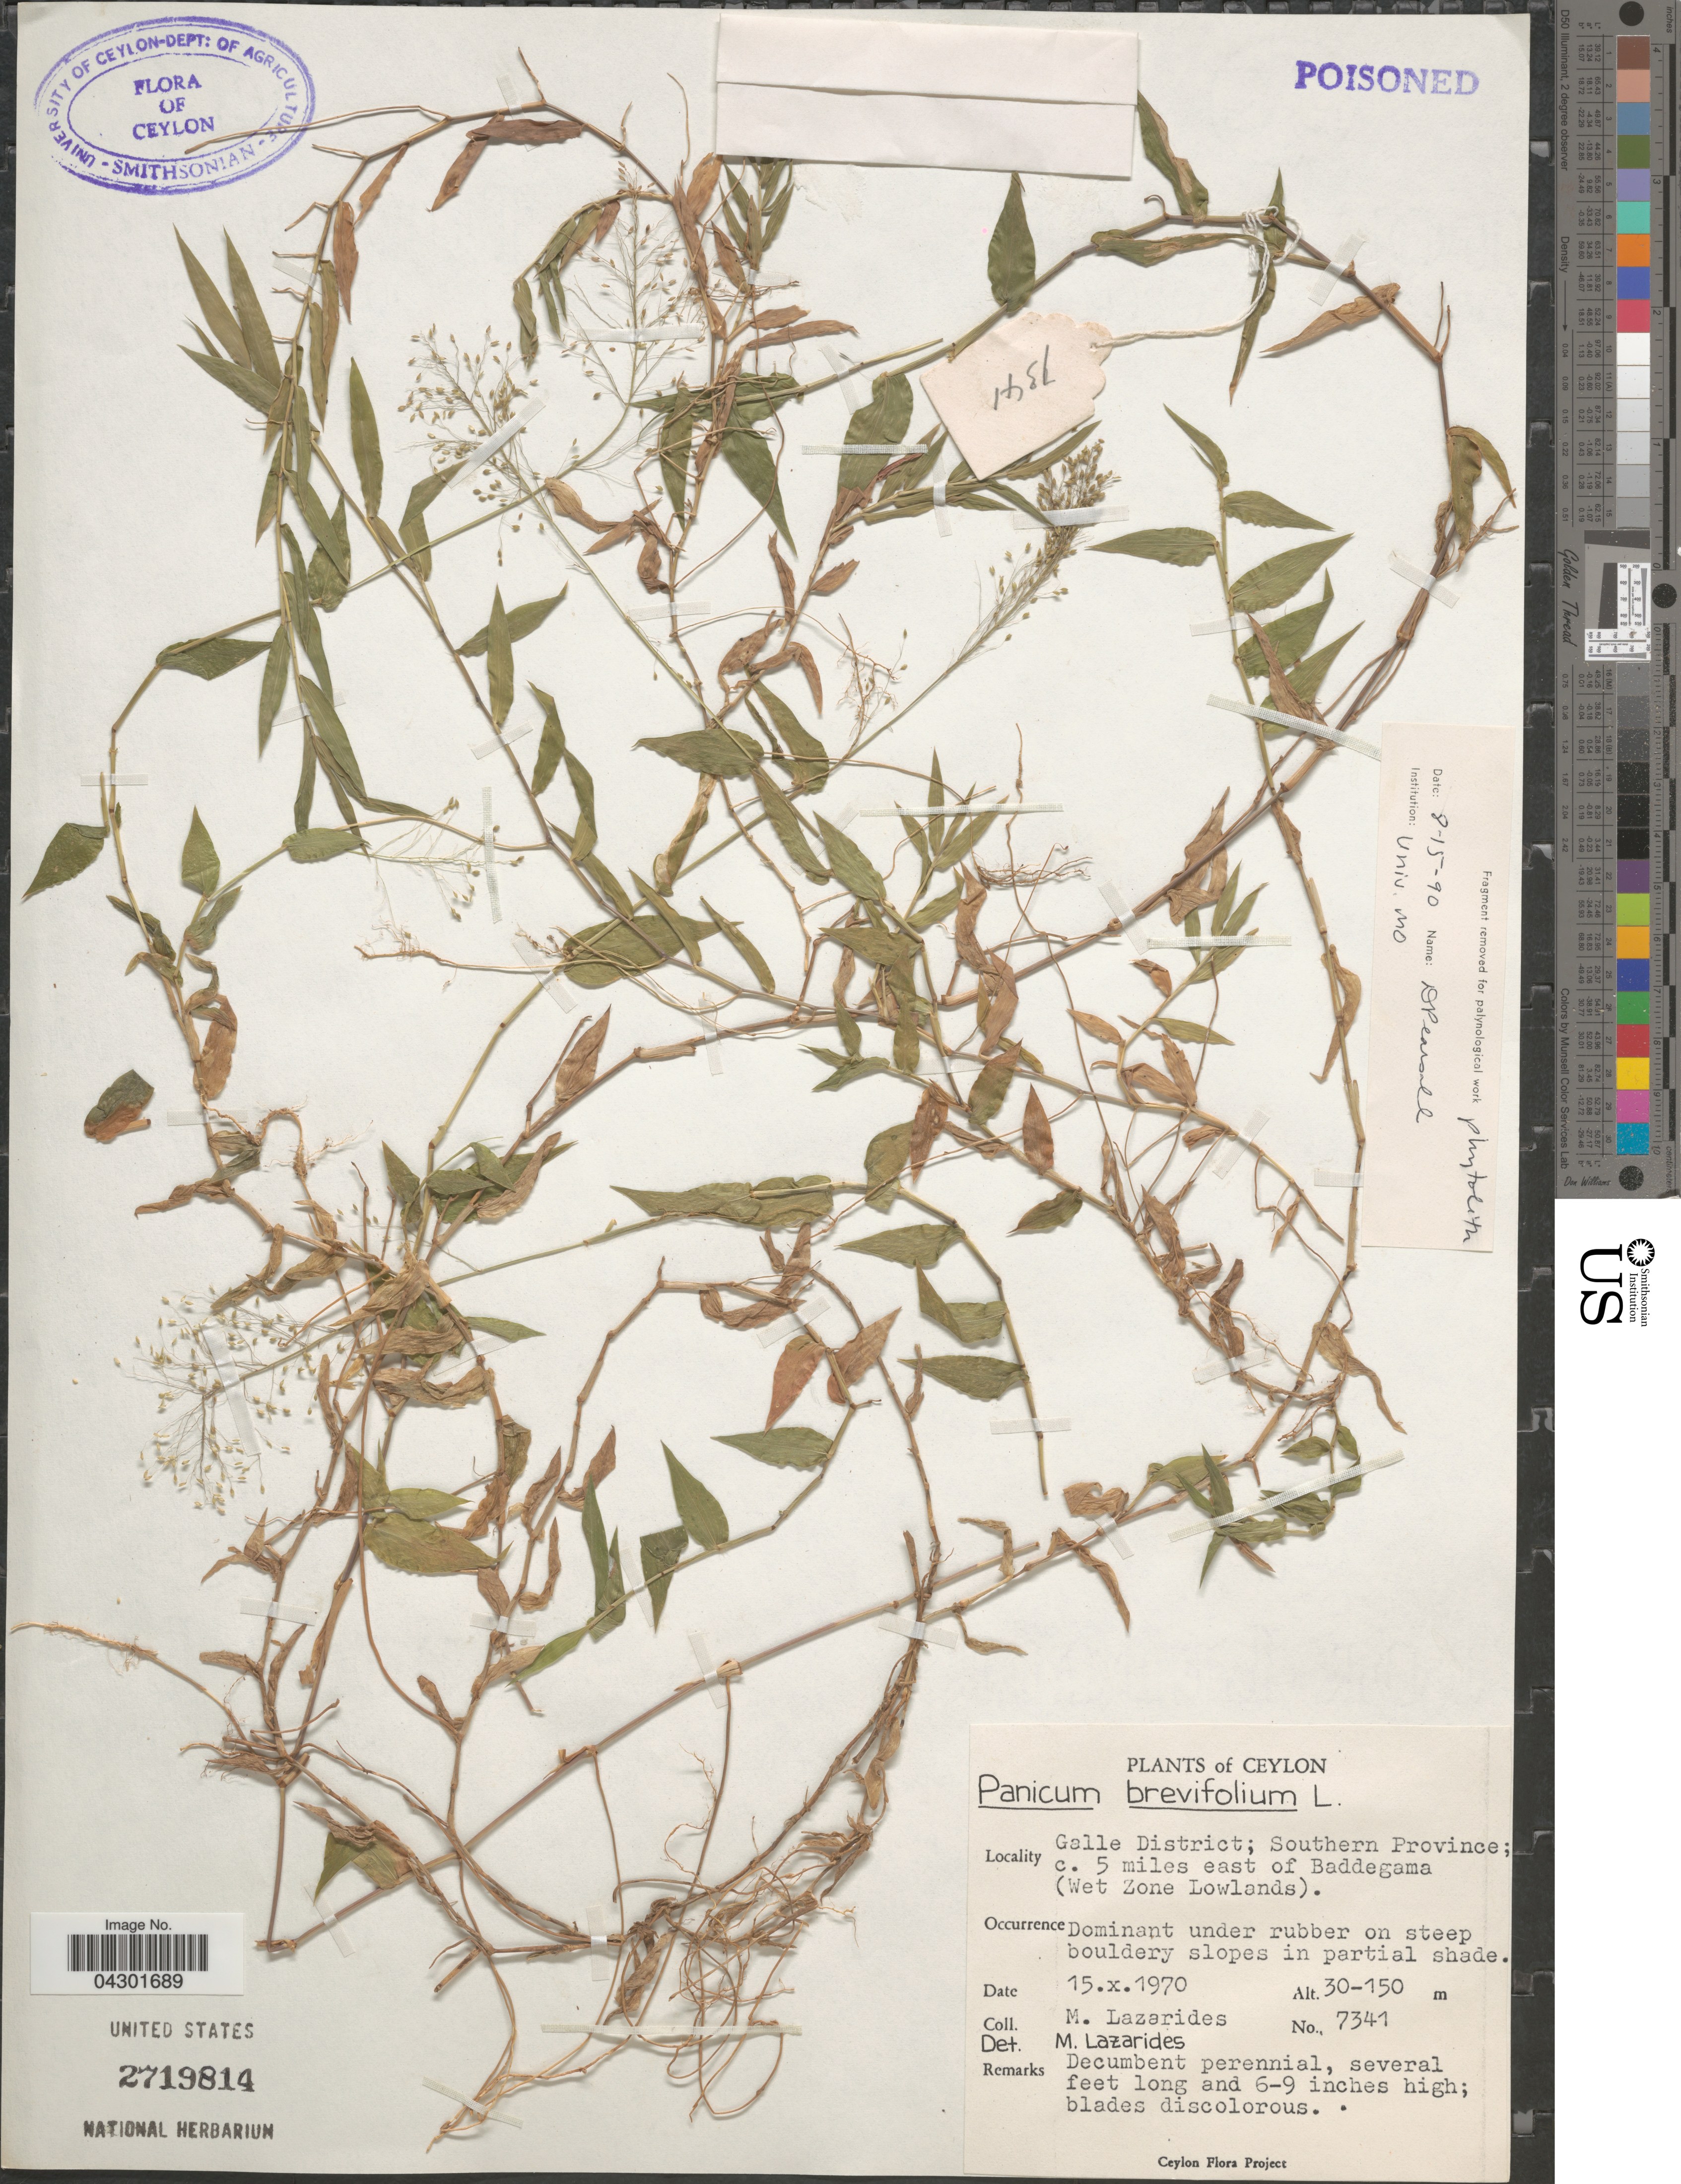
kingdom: Plantae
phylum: Tracheophyta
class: Liliopsida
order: Poales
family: Poaceae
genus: Panicum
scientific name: Panicum brevifolium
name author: L.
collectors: M. Lazarides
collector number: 7341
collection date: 1970-10-15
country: Sri Lanka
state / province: Southern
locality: Ceylon. Galle District; c. 5 miles east of Baddegama (Wet Zone Lowlands).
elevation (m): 30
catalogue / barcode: US 2719814